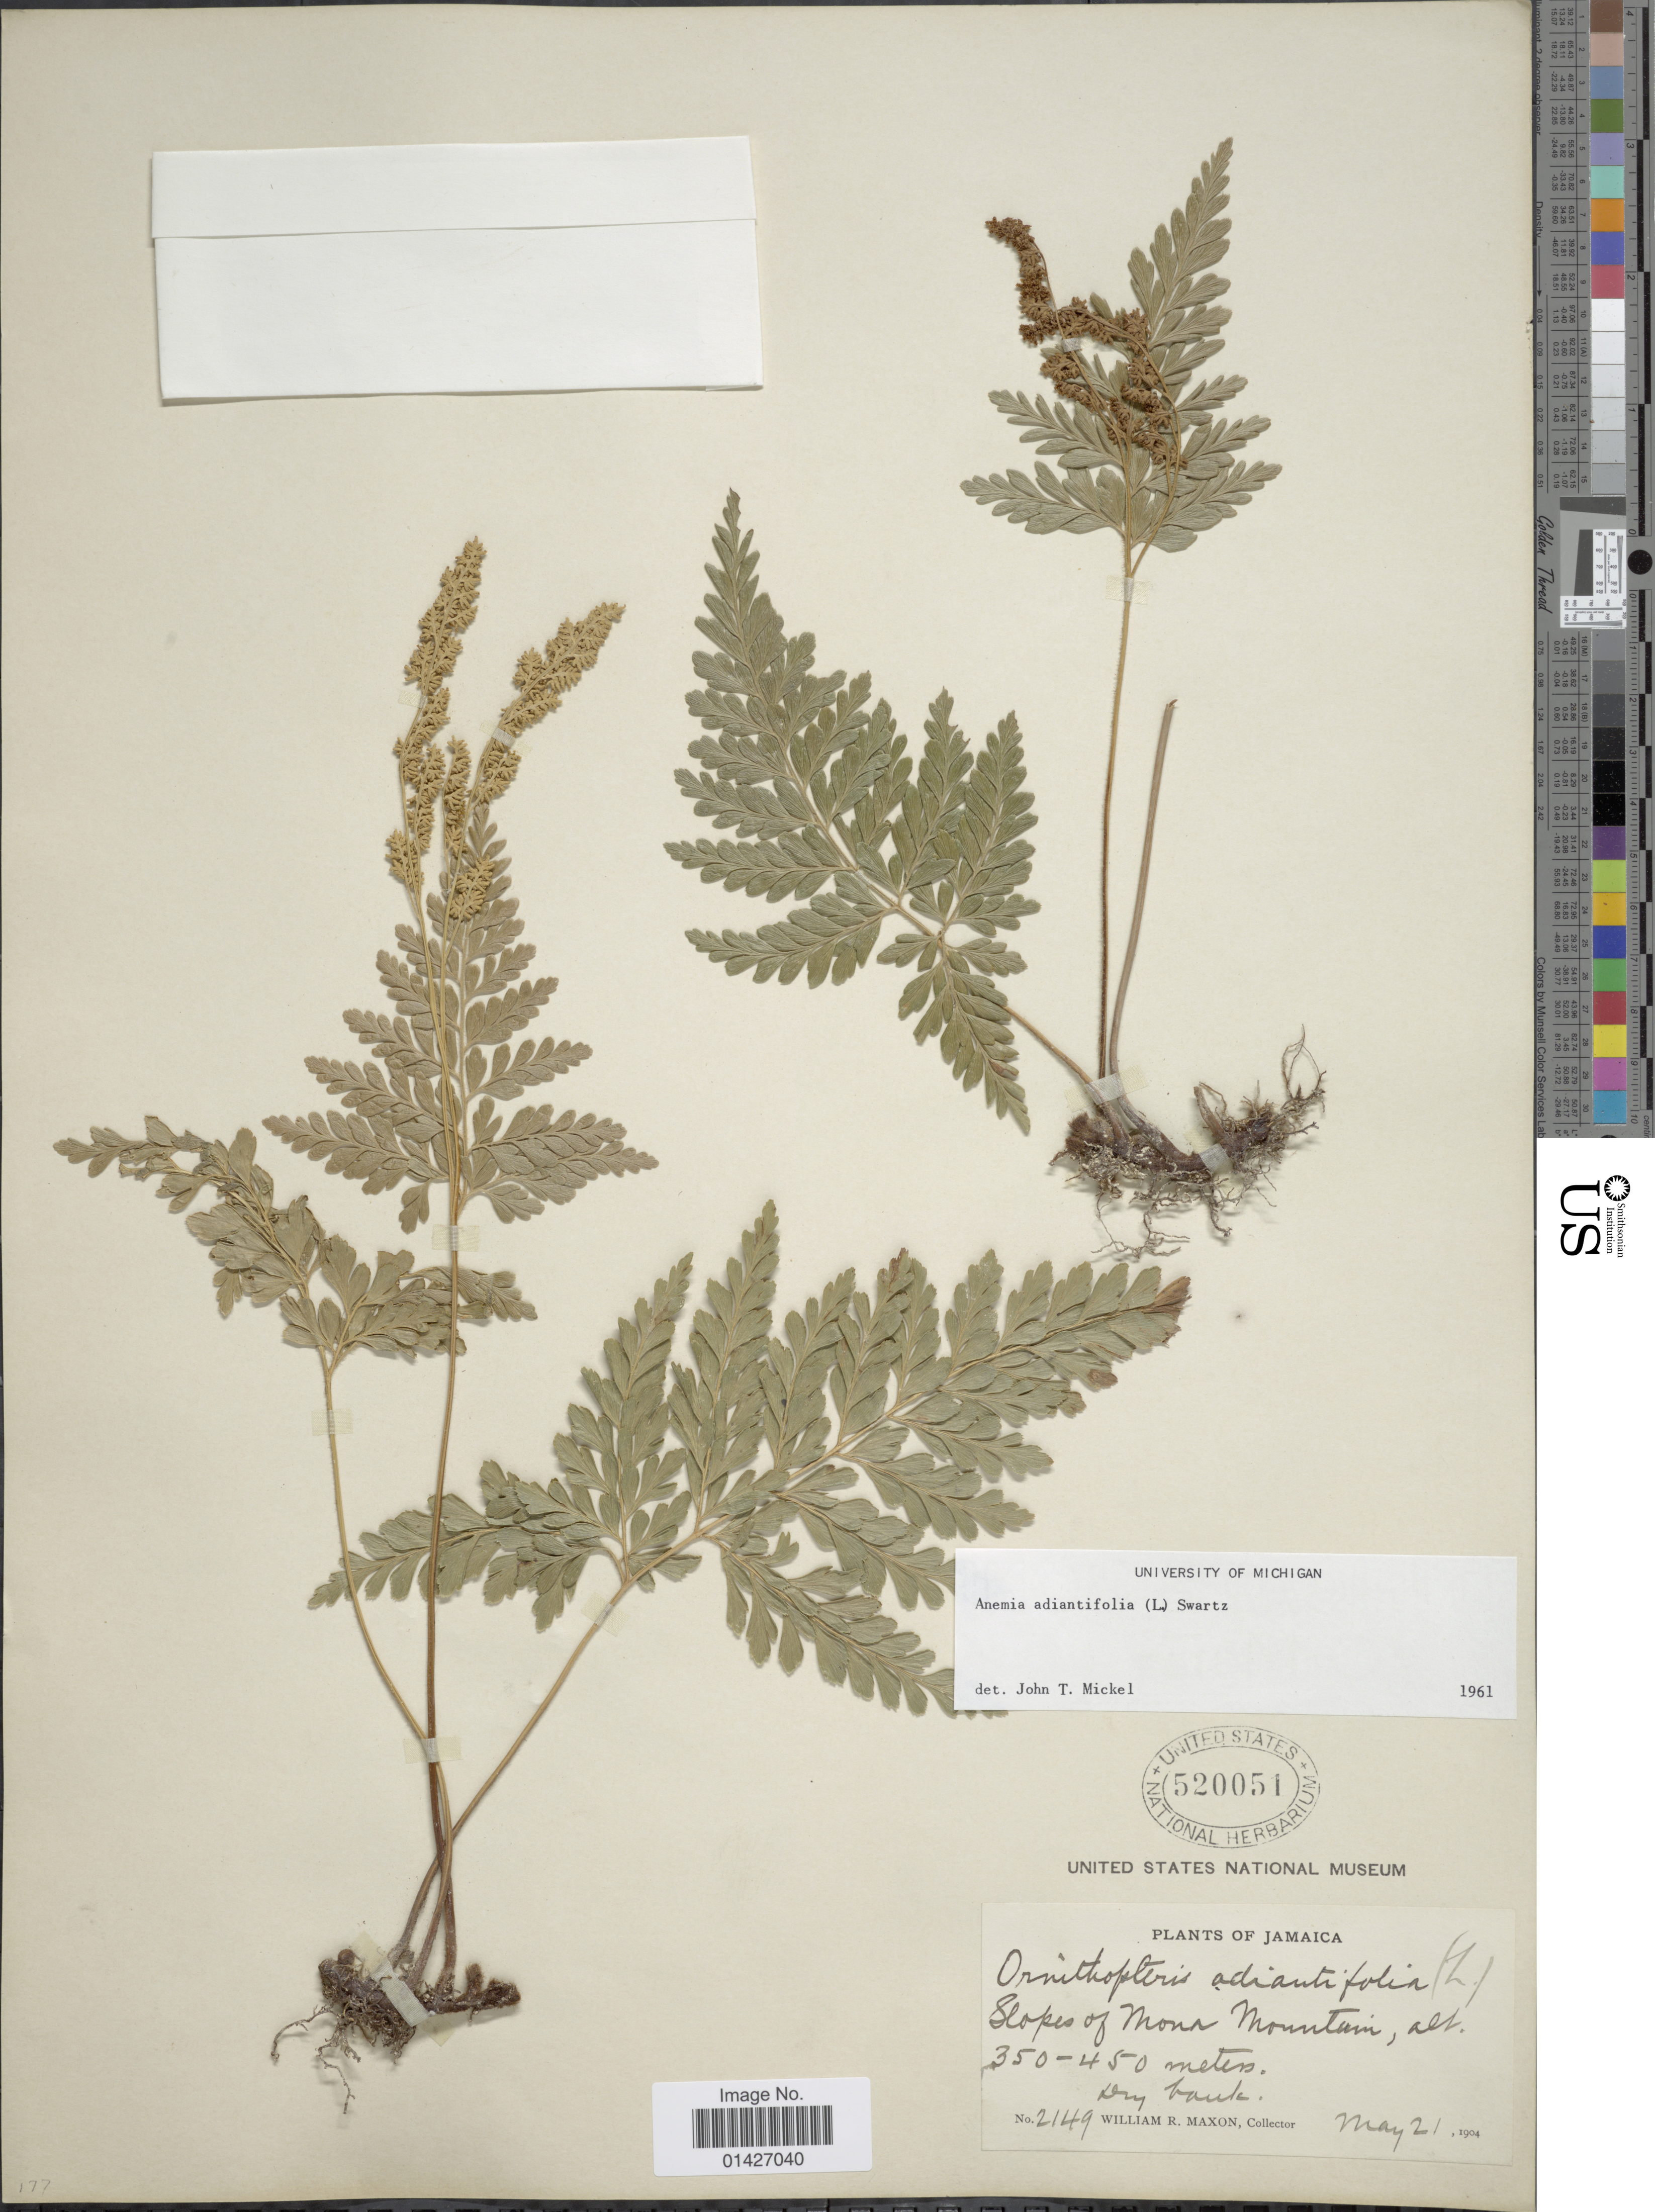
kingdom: Plantae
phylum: Tracheophyta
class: Polypodiopsida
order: Schizaeales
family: Anemiaceae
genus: Anemia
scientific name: Anemia adiantifolia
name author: (L.) Sw.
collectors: W. R. Maxon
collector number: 2149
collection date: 1904-05-21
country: Jamaica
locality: Slopes of Monn Mountain. Dry bank.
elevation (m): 350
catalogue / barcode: US 520051